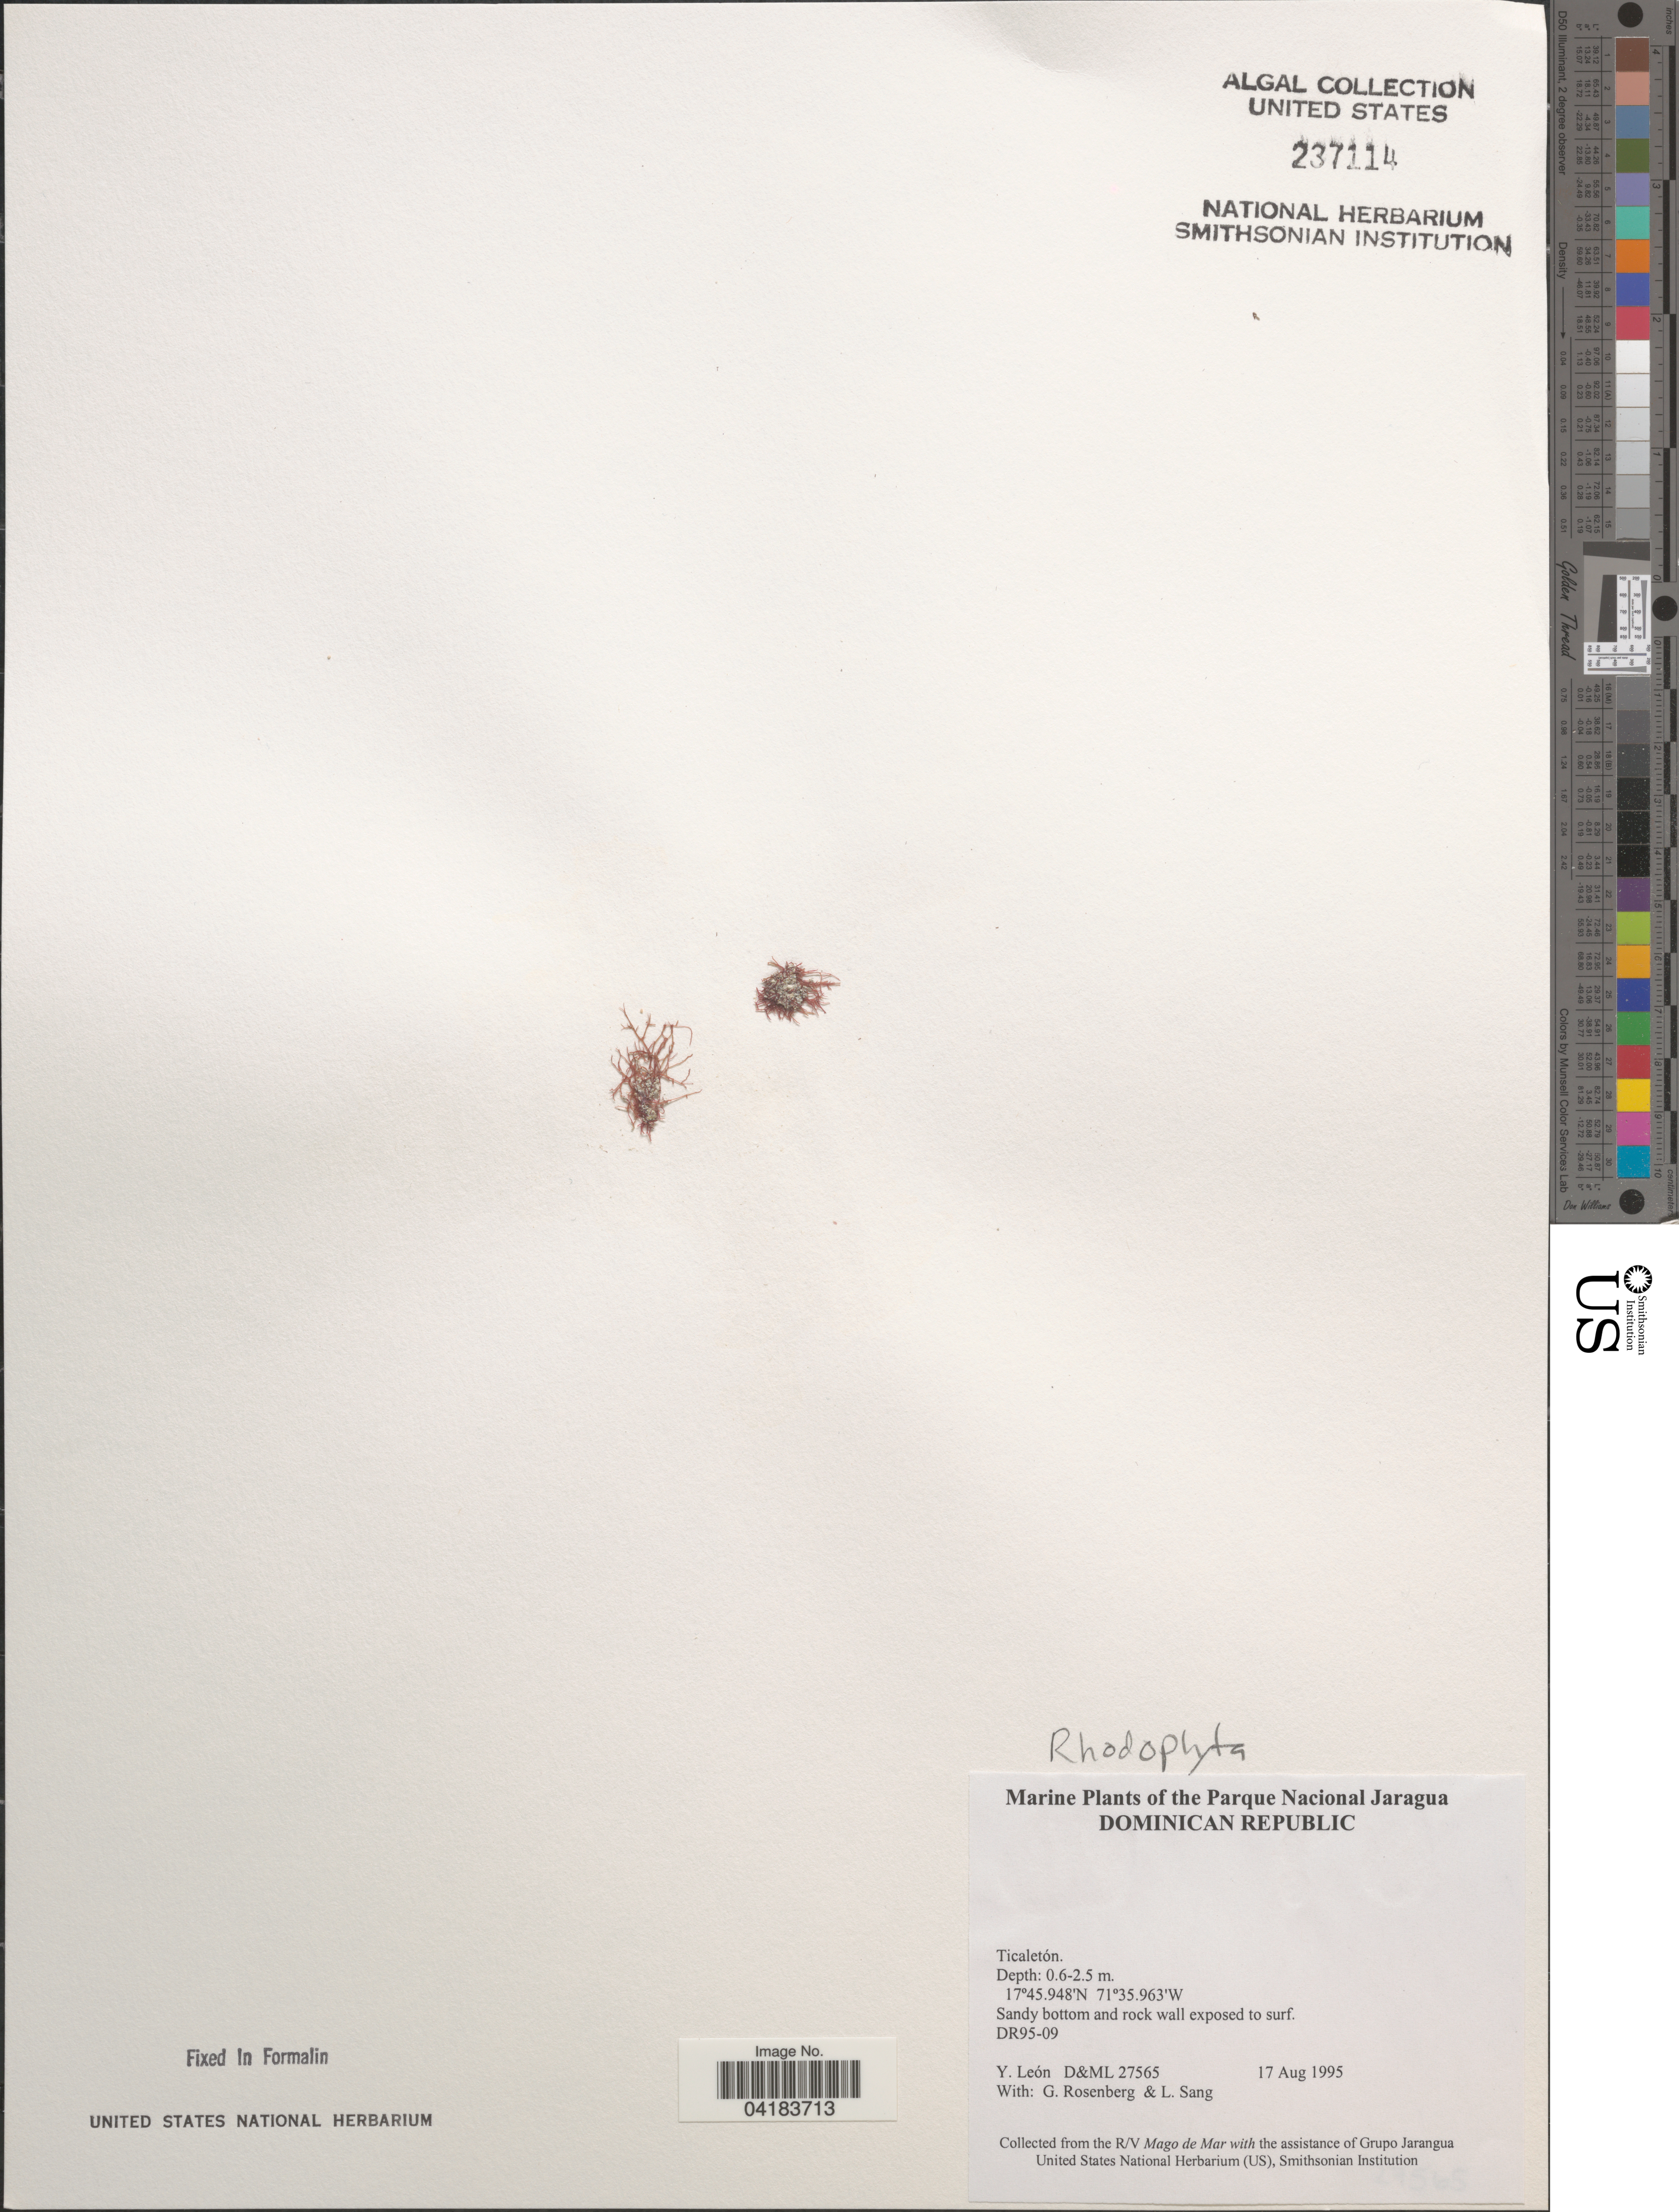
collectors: Y. León, G. Rosenberg & L. Sang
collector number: D&ML27565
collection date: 1995-08-17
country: Dominican Republic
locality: Parque Nacional Jaragua. Ticaletón.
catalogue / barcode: US 237114